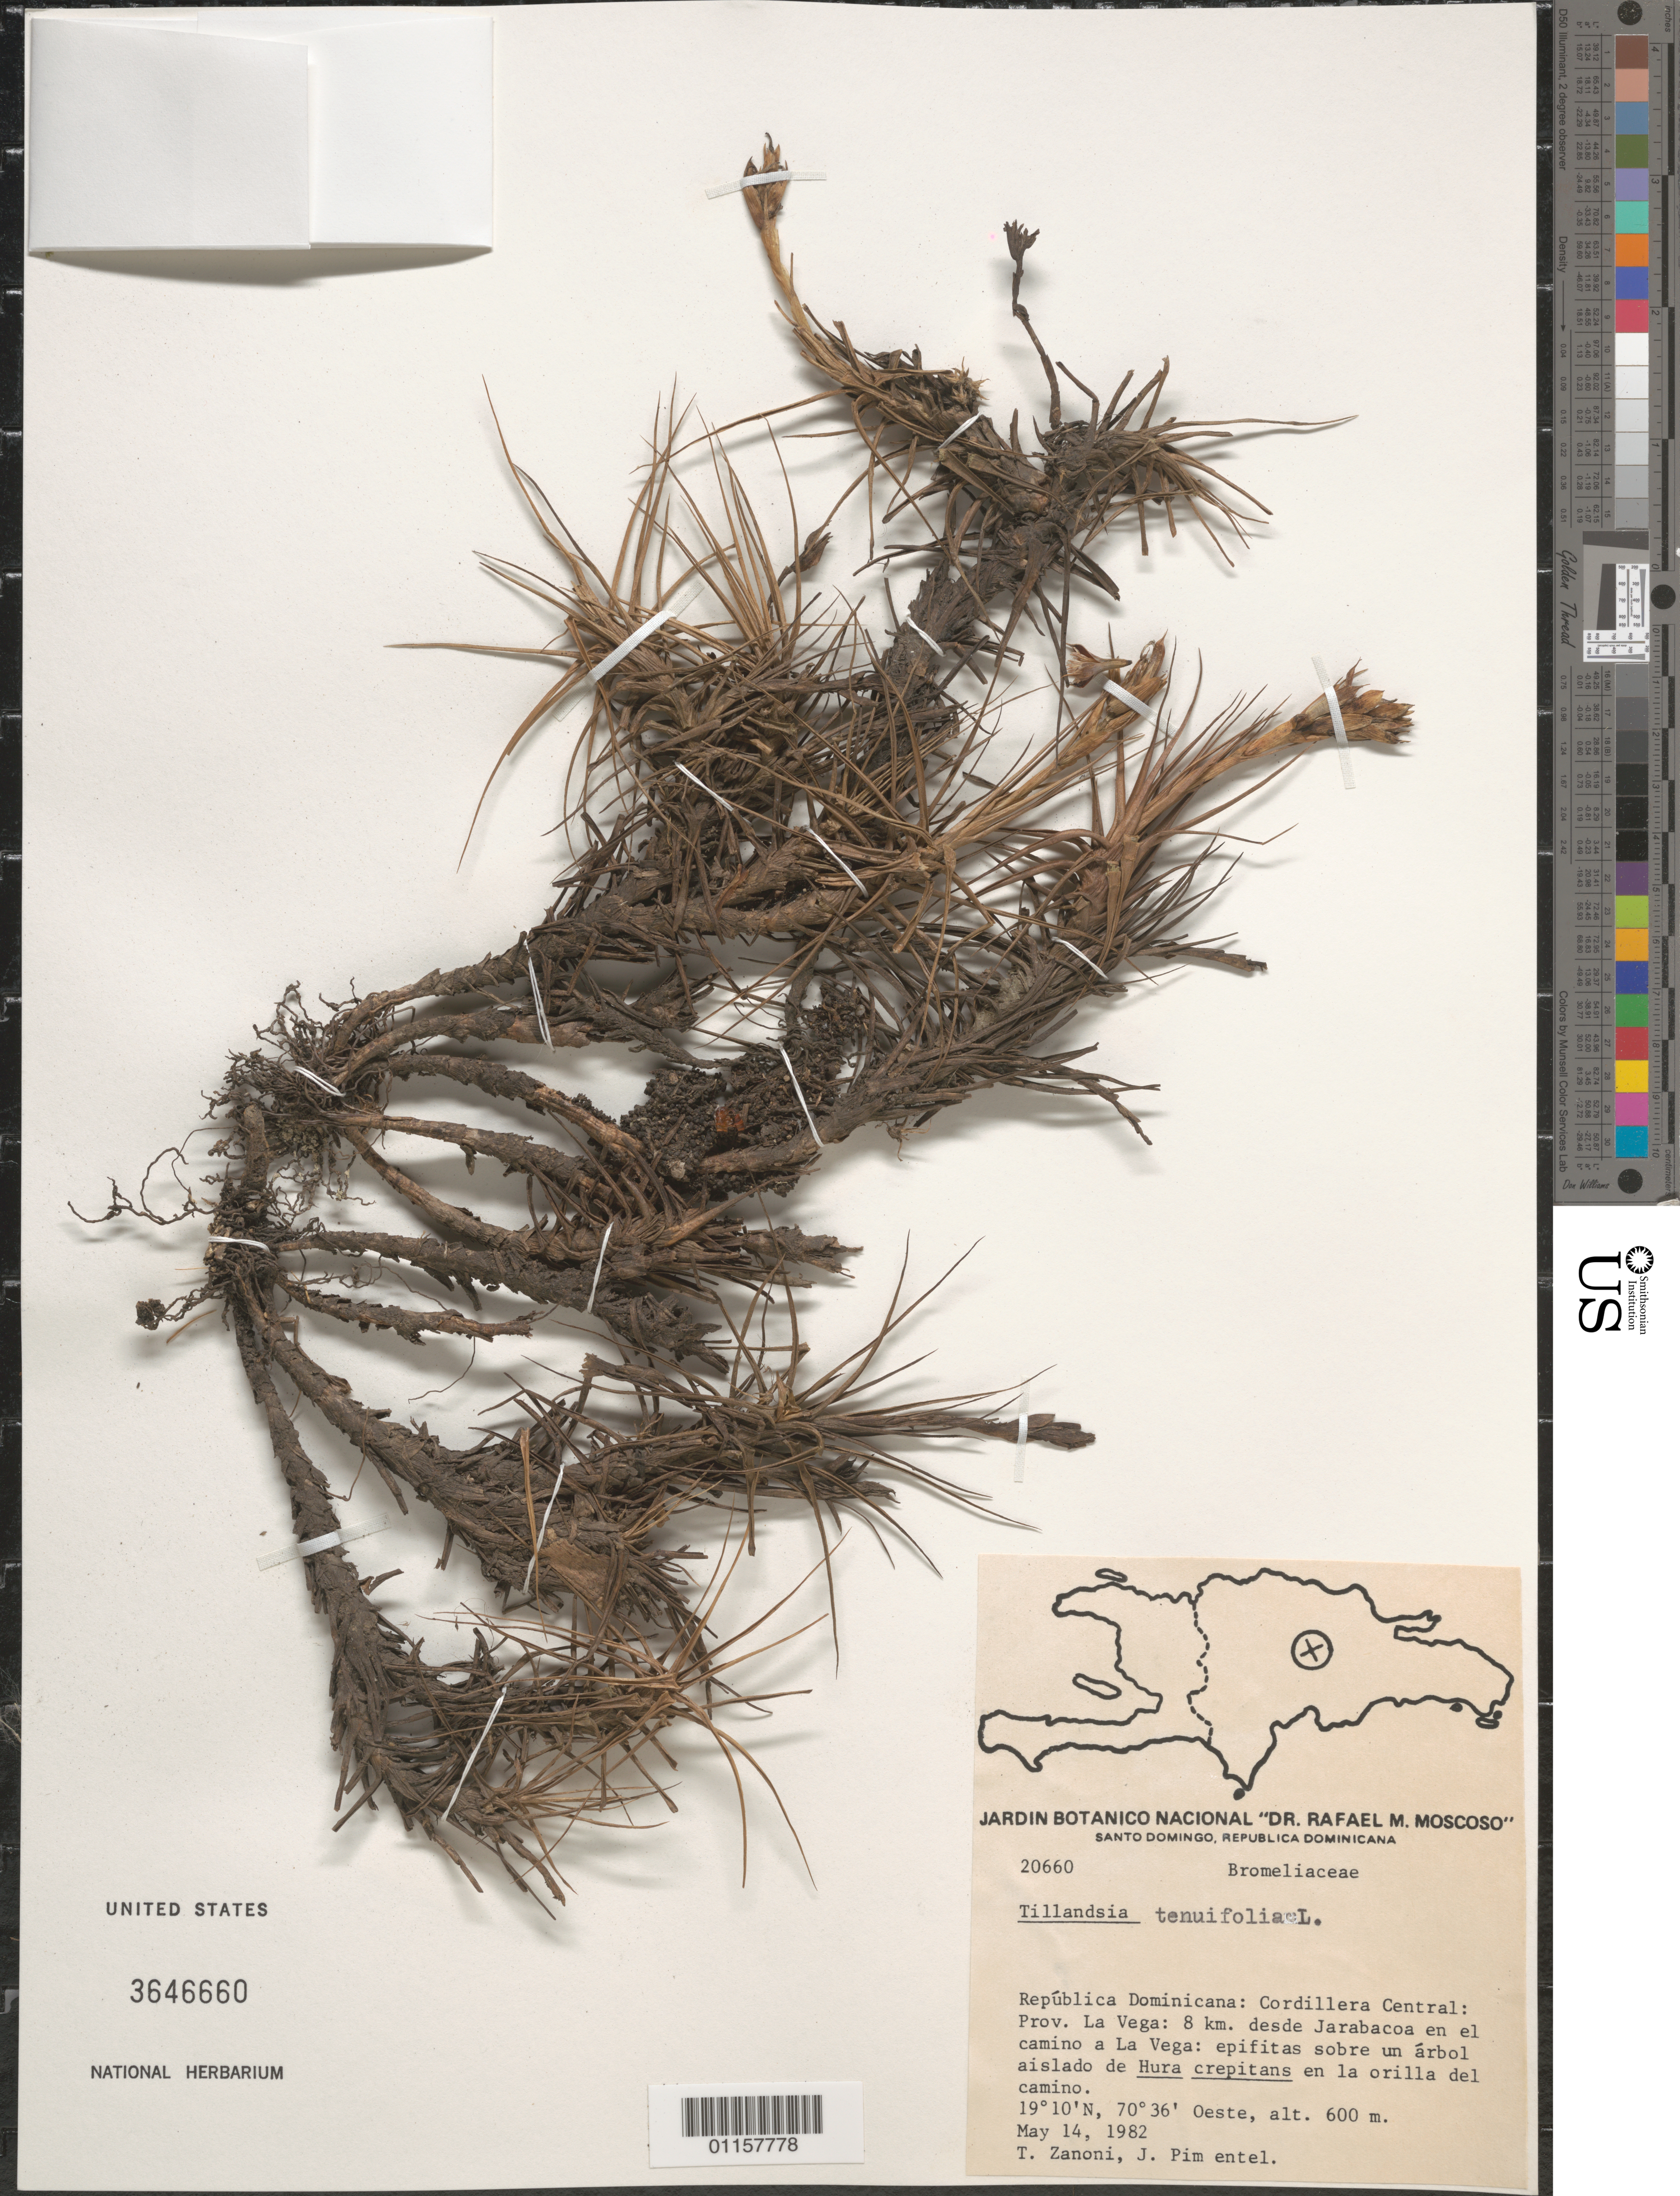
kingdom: Plantae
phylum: Tracheophyta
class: Liliopsida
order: Poales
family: Bromeliaceae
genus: Tillandsia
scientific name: Tillandsia tenuifolia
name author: L.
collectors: T. A. Zanoni & J. Pimentel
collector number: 20660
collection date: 1982-05-14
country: Dominican Republic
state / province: La Vega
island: Hispaniola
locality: Cordillera Central; 8 km desde Jarabacoa en el camino a La Vega.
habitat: Sobre un árbol aislado de Hura crepitans en la orilla del camino.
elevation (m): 600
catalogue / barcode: US 3646660